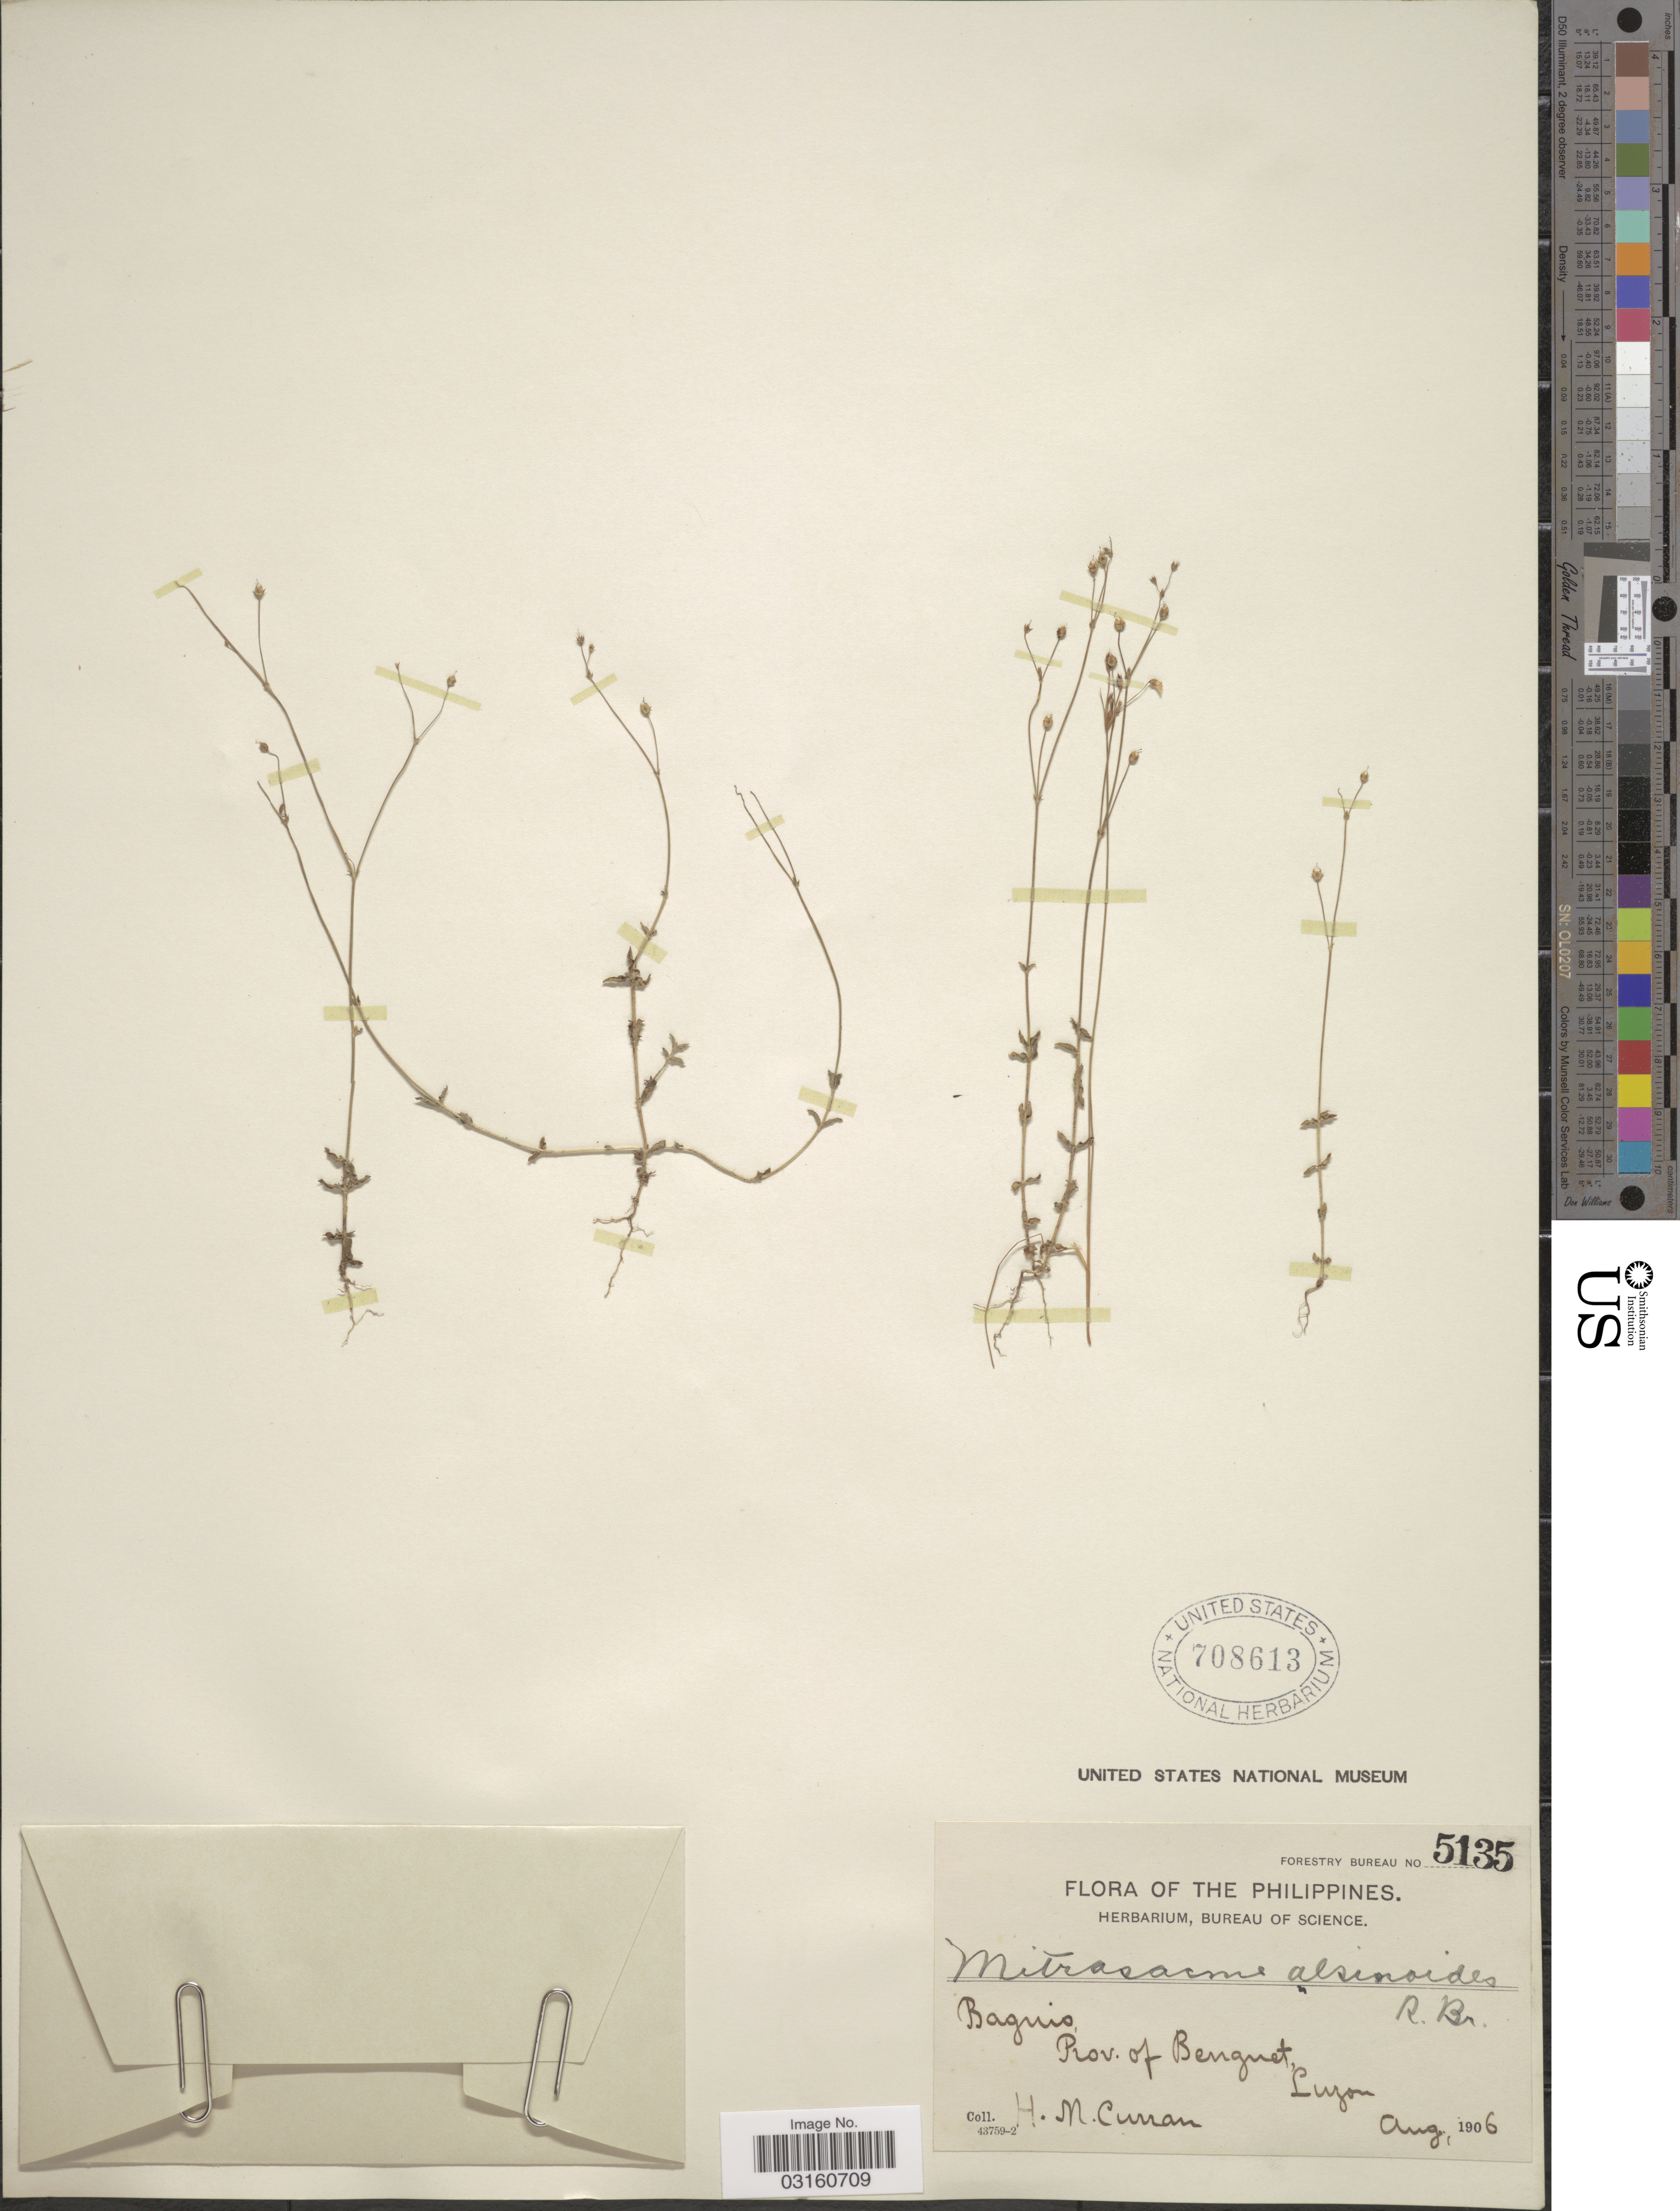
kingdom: Plantae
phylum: Tracheophyta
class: Magnoliopsida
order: Gentianales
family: Loganiaceae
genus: Mitrasacme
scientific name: Mitrasacme alsinoides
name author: R. Br.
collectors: H. M. Curran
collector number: Forestry Bureau 5135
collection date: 1906-08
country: Philippines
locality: Baguio, Prov. of Benguet, Luzon.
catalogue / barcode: US 708613